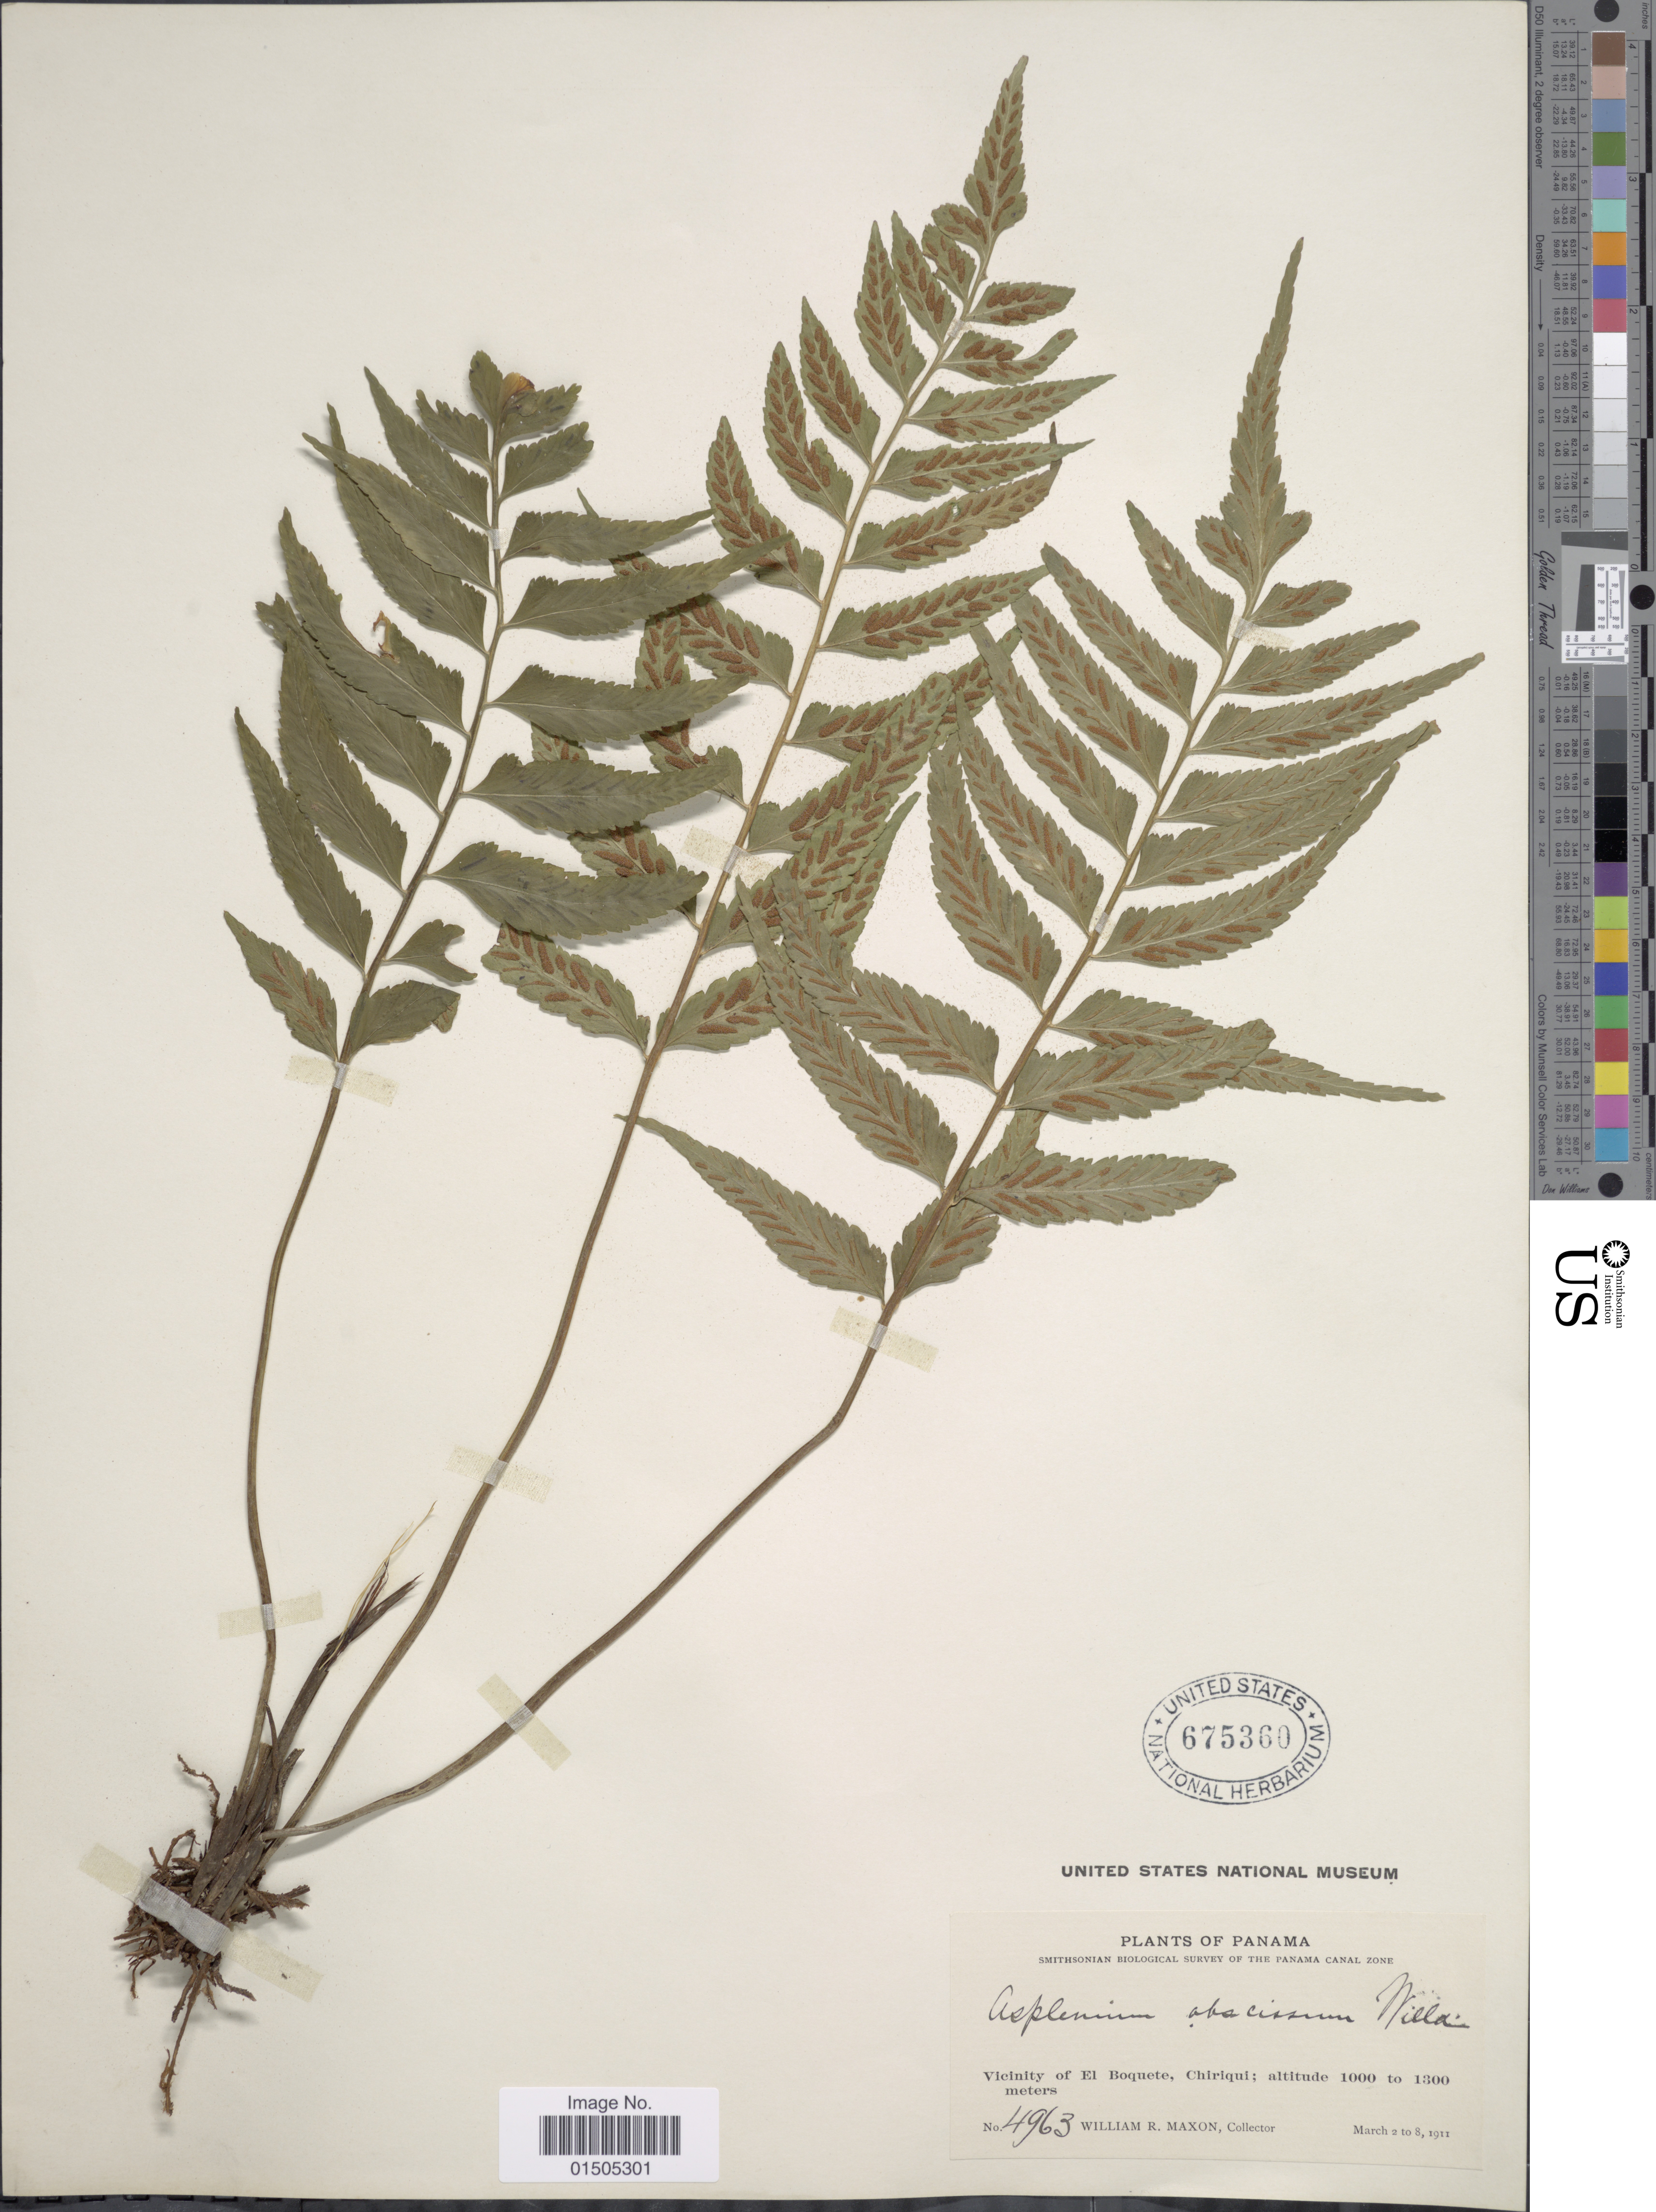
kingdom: Plantae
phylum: Tracheophyta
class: Polypodiopsida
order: Polypodiales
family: Aspleniaceae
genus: Asplenium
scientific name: Asplenium abscissum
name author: Willd.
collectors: W. R. Maxon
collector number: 4963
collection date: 1911-03-02/1911-03-08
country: Panama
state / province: Chiriqui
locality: Panama canal zone. Vicinity of El Boquete.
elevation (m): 1000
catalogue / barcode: US 675360